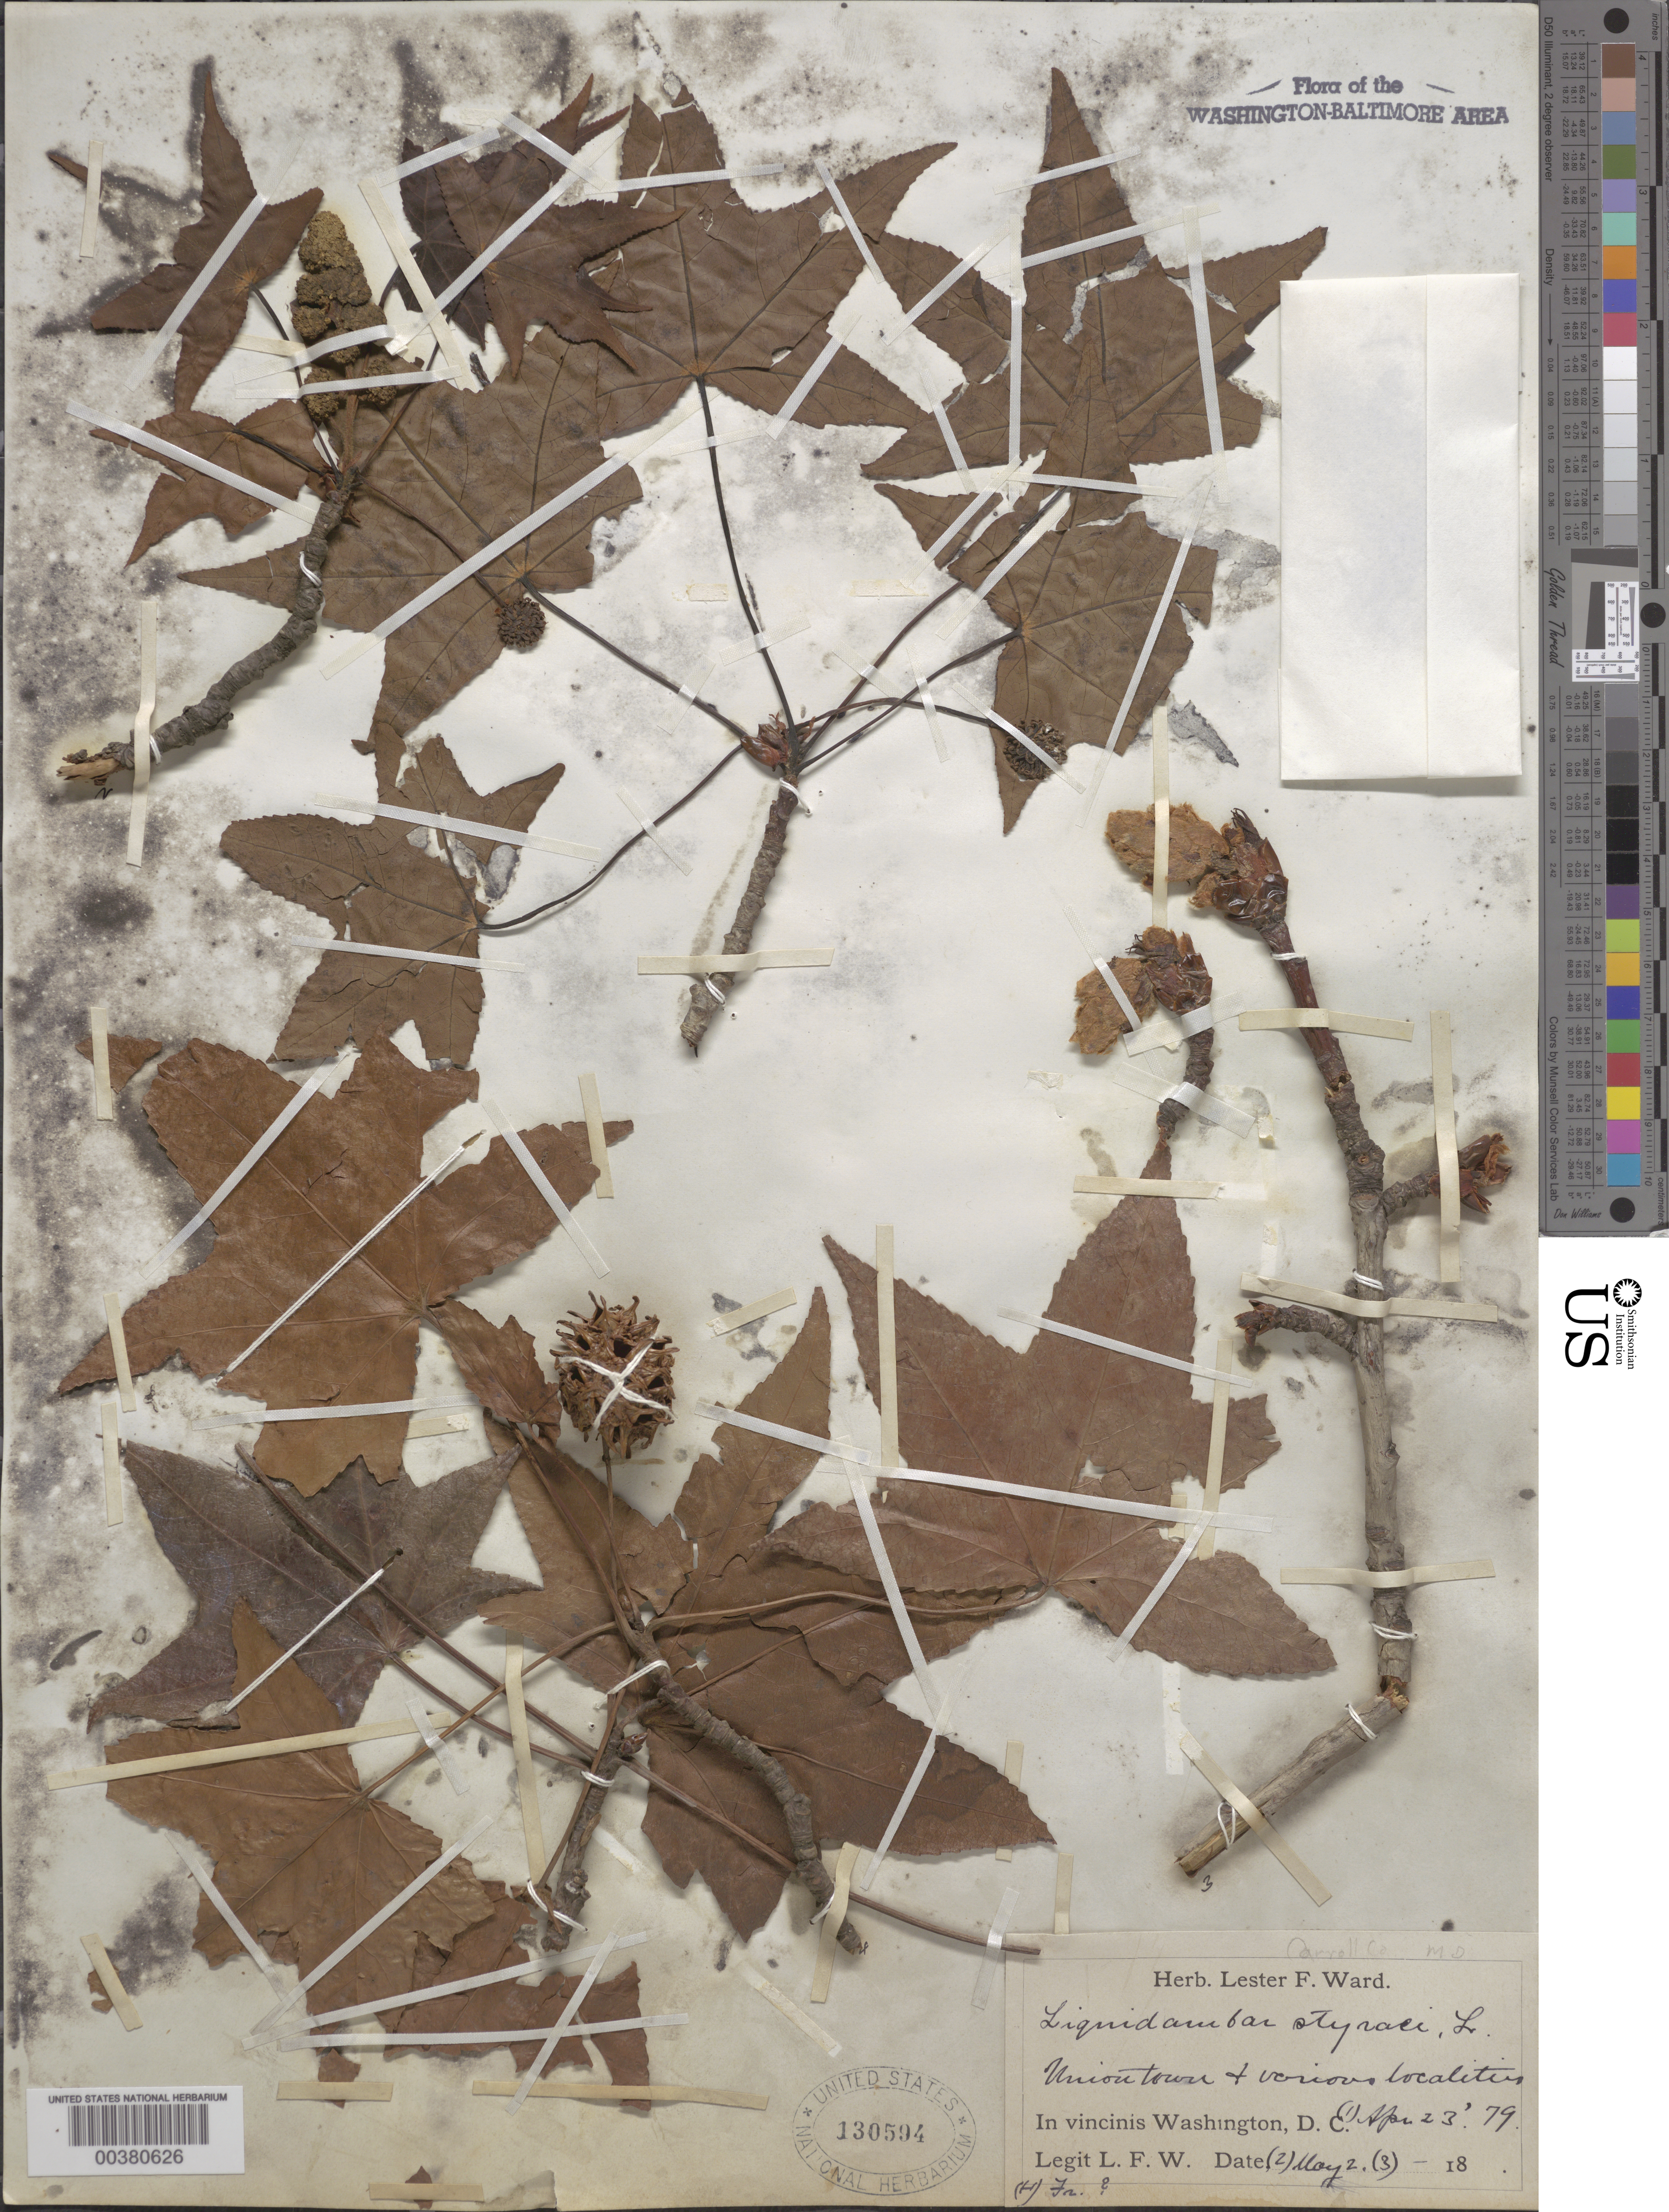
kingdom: Plantae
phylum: Tracheophyta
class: Magnoliopsida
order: Saxifragales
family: Altingiaceae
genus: Liquidambar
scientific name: Liquidambar styraciflua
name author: L.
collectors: L. F. Ward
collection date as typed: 23 Apr 1879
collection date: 1879-04-23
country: United States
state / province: Maryland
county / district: Carroll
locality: Uniontown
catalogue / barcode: US 130594